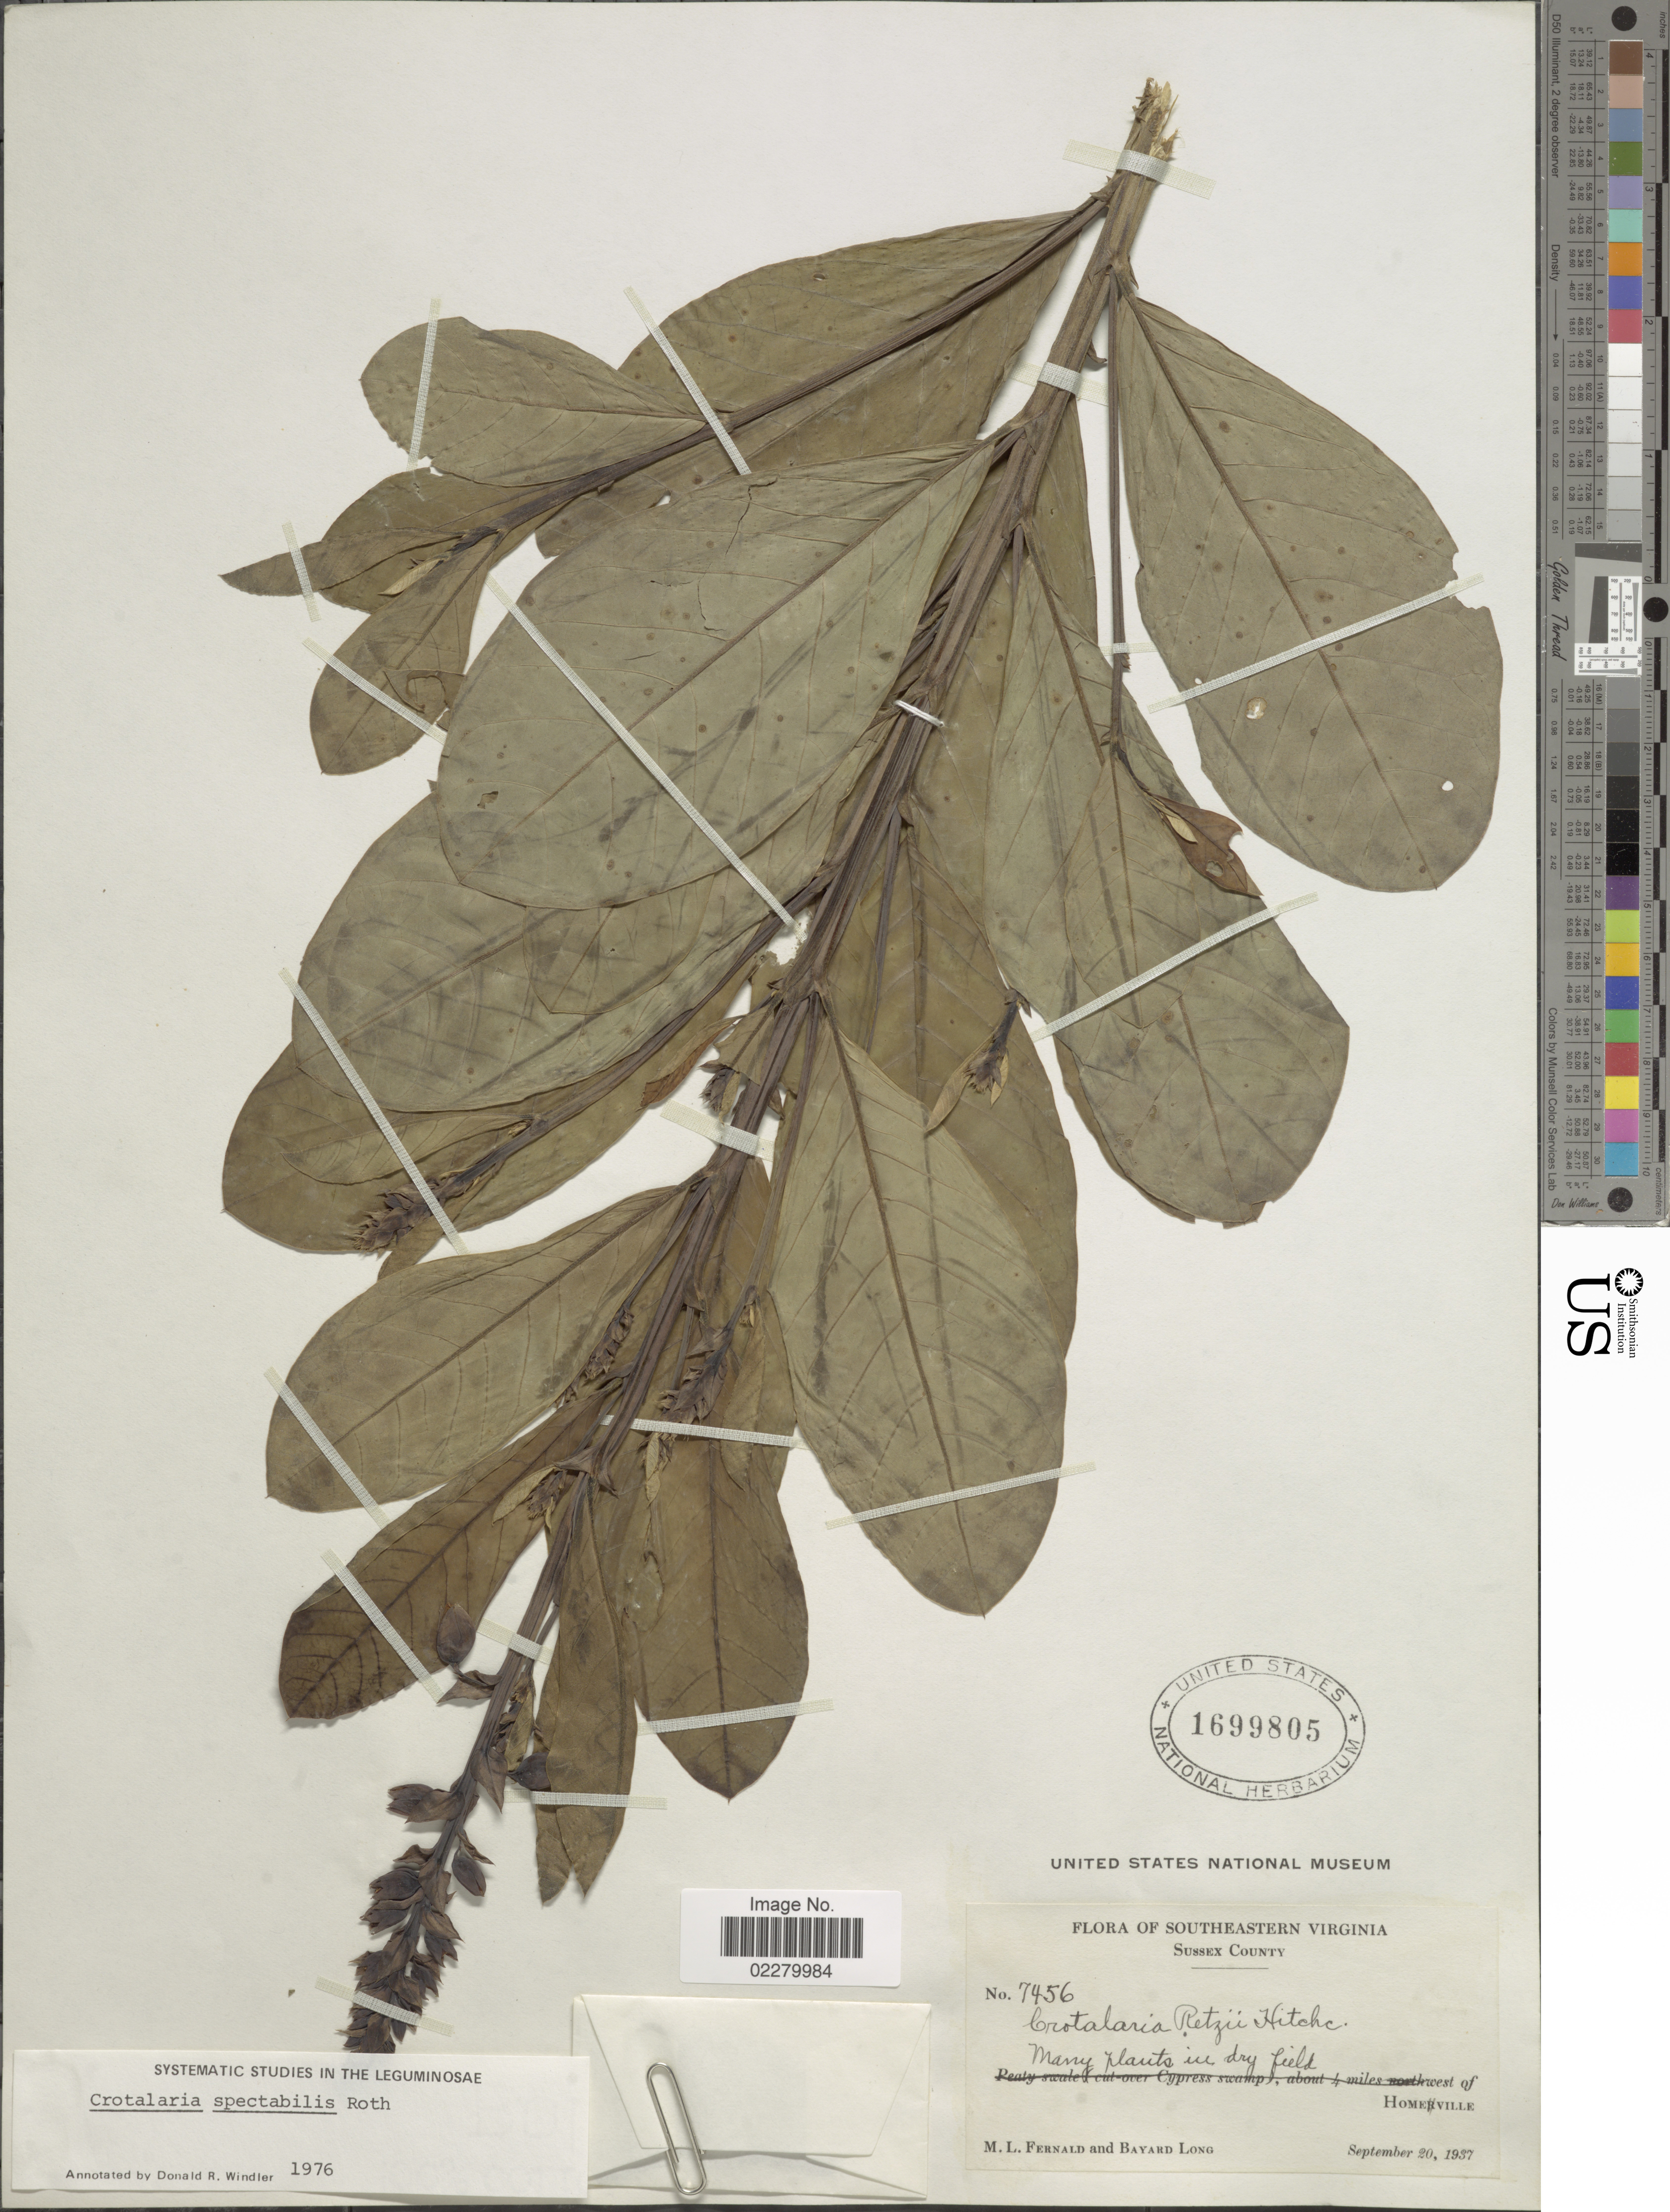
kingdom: Plantae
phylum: Tracheophyta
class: Magnoliopsida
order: Fabales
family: Fabaceae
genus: Crotalaria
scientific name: Crotalaria spectabilis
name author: Roth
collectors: M. L. Fernald & B. Long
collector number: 7456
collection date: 1937-09-20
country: United States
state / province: Virginia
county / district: Sussex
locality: Southeastern Virginia. Sussex County. Many plants in dry field of Homeville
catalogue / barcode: US 1699805